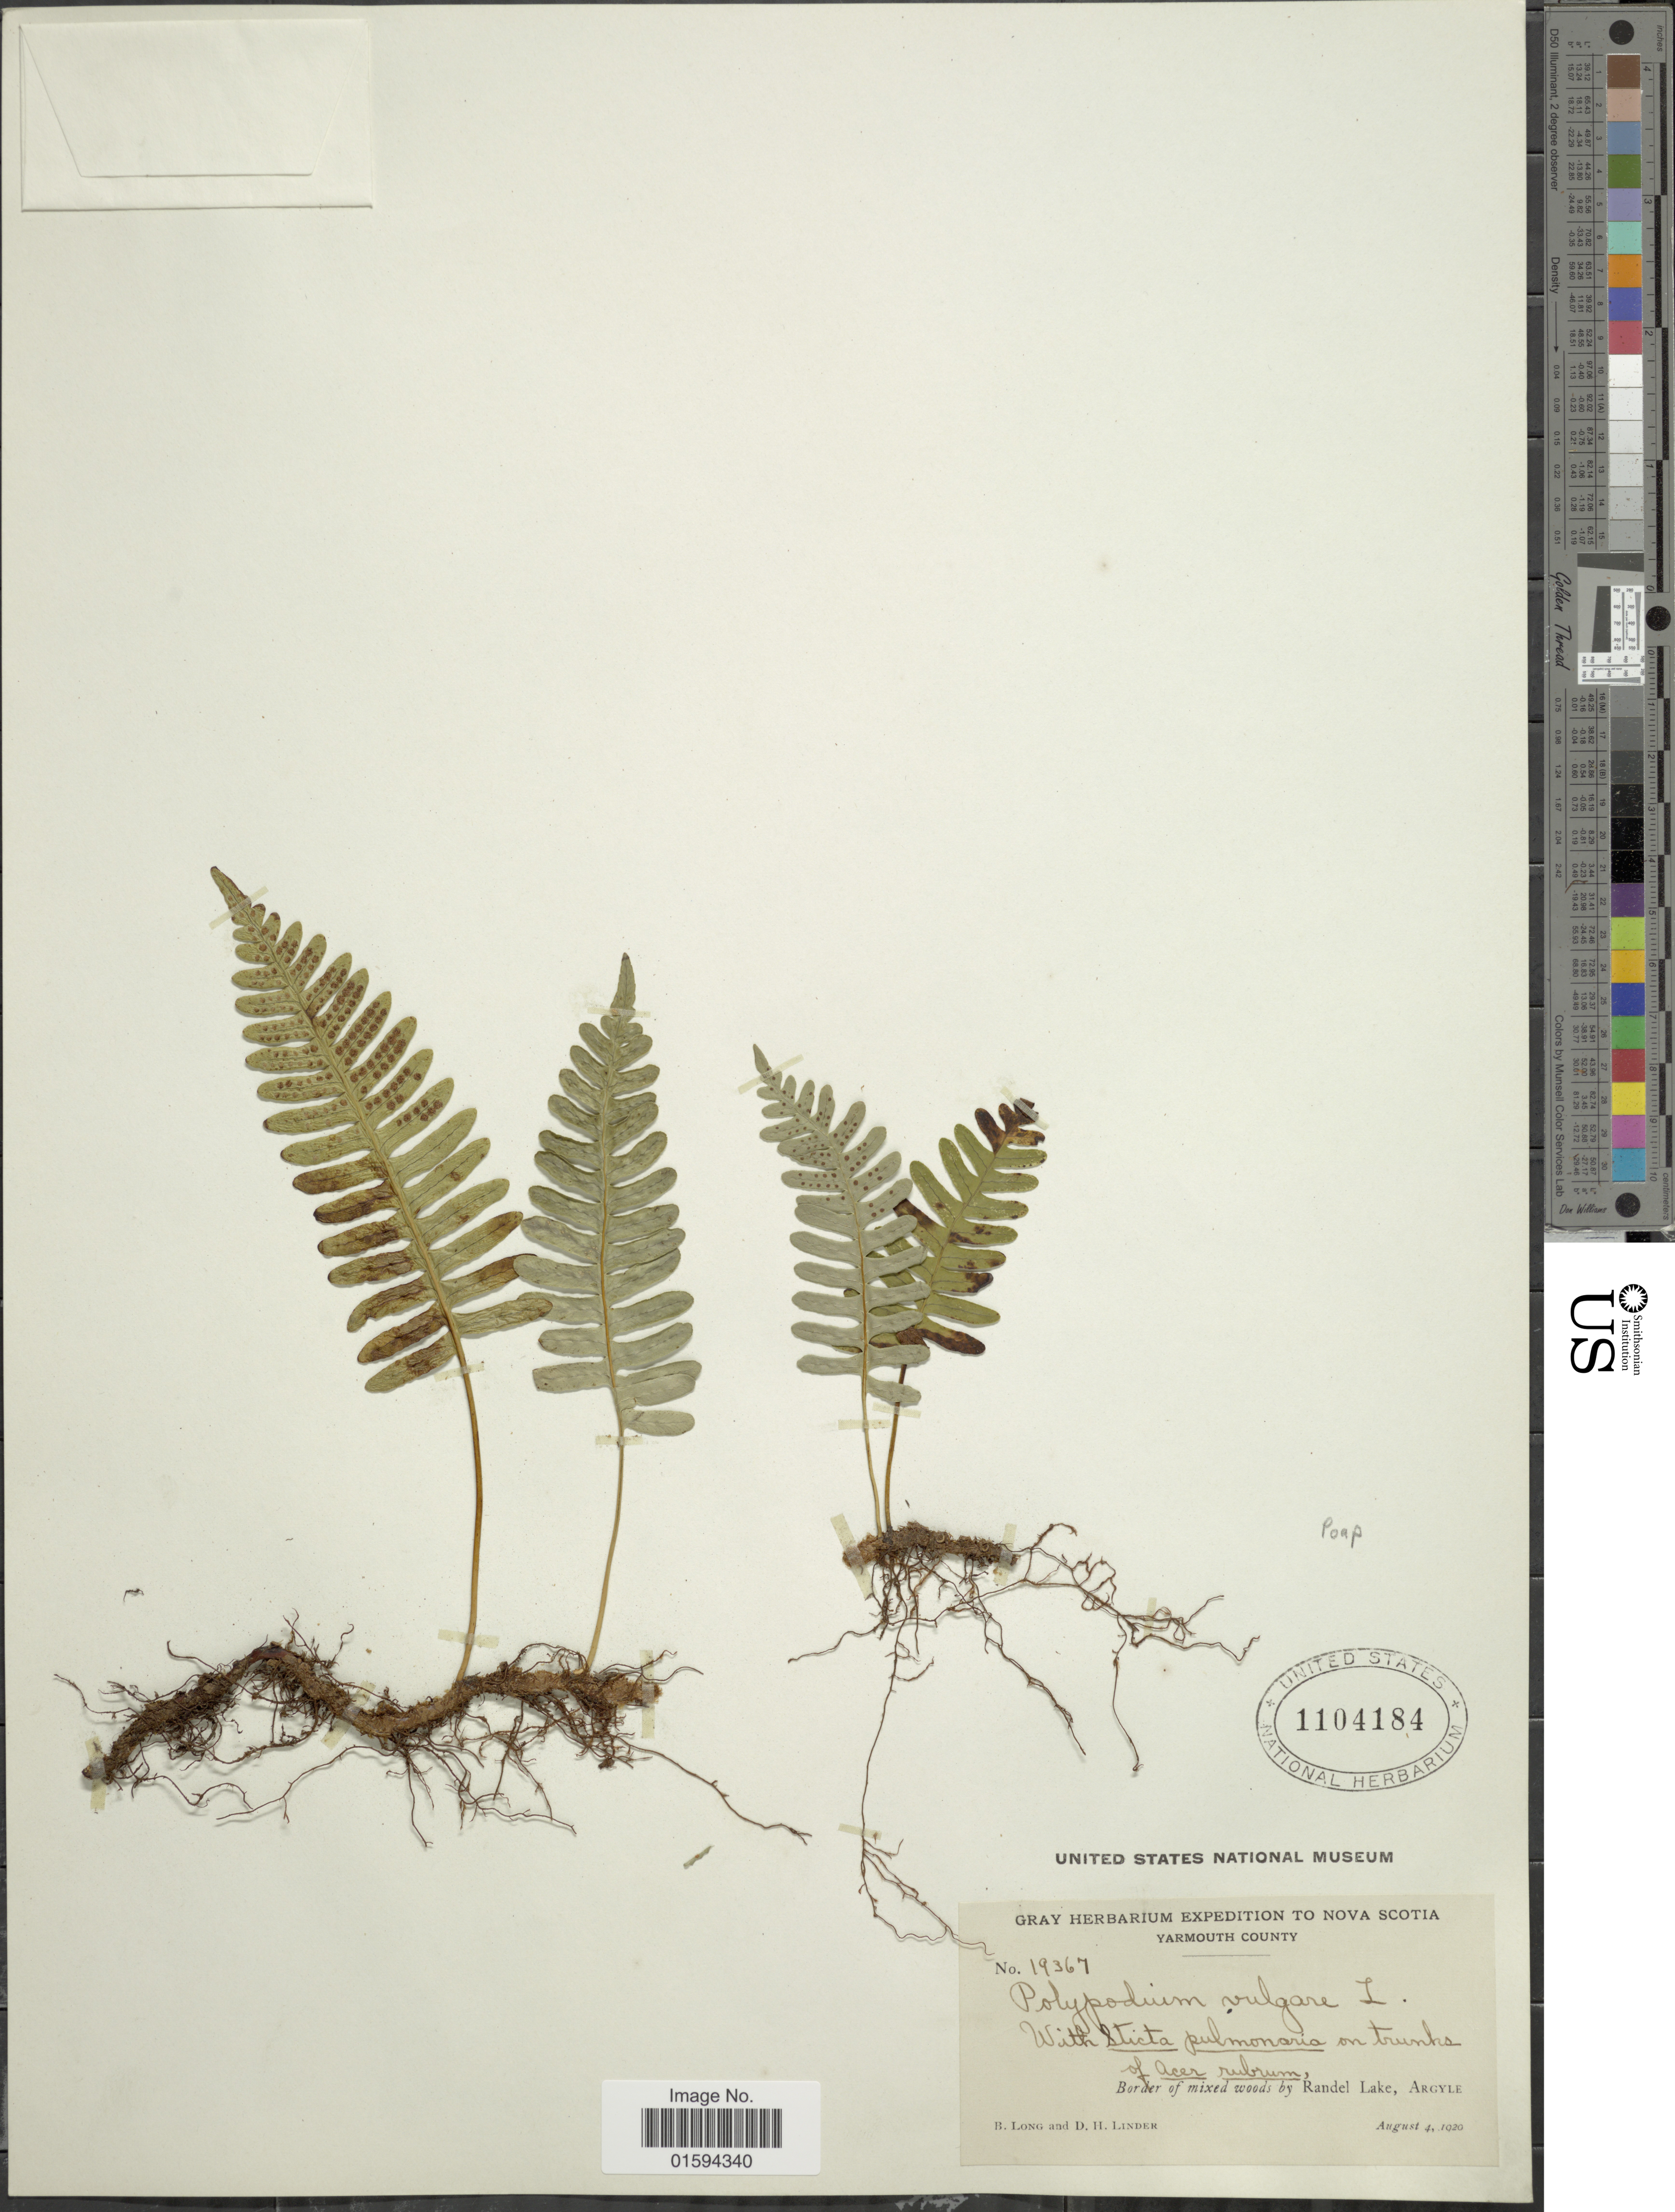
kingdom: Plantae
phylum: Tracheophyta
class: Polypodiopsida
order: Polypodiales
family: Polypodiaceae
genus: Polypodium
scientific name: Polypodium appalachianum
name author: Haufler & Windham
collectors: B. Long & D. Linder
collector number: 19367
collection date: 1920-08-04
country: Canada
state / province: Nova Scotia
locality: Yarmouth County, border of mixed woods by Randel Lake, Argyle.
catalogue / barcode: US 1104184